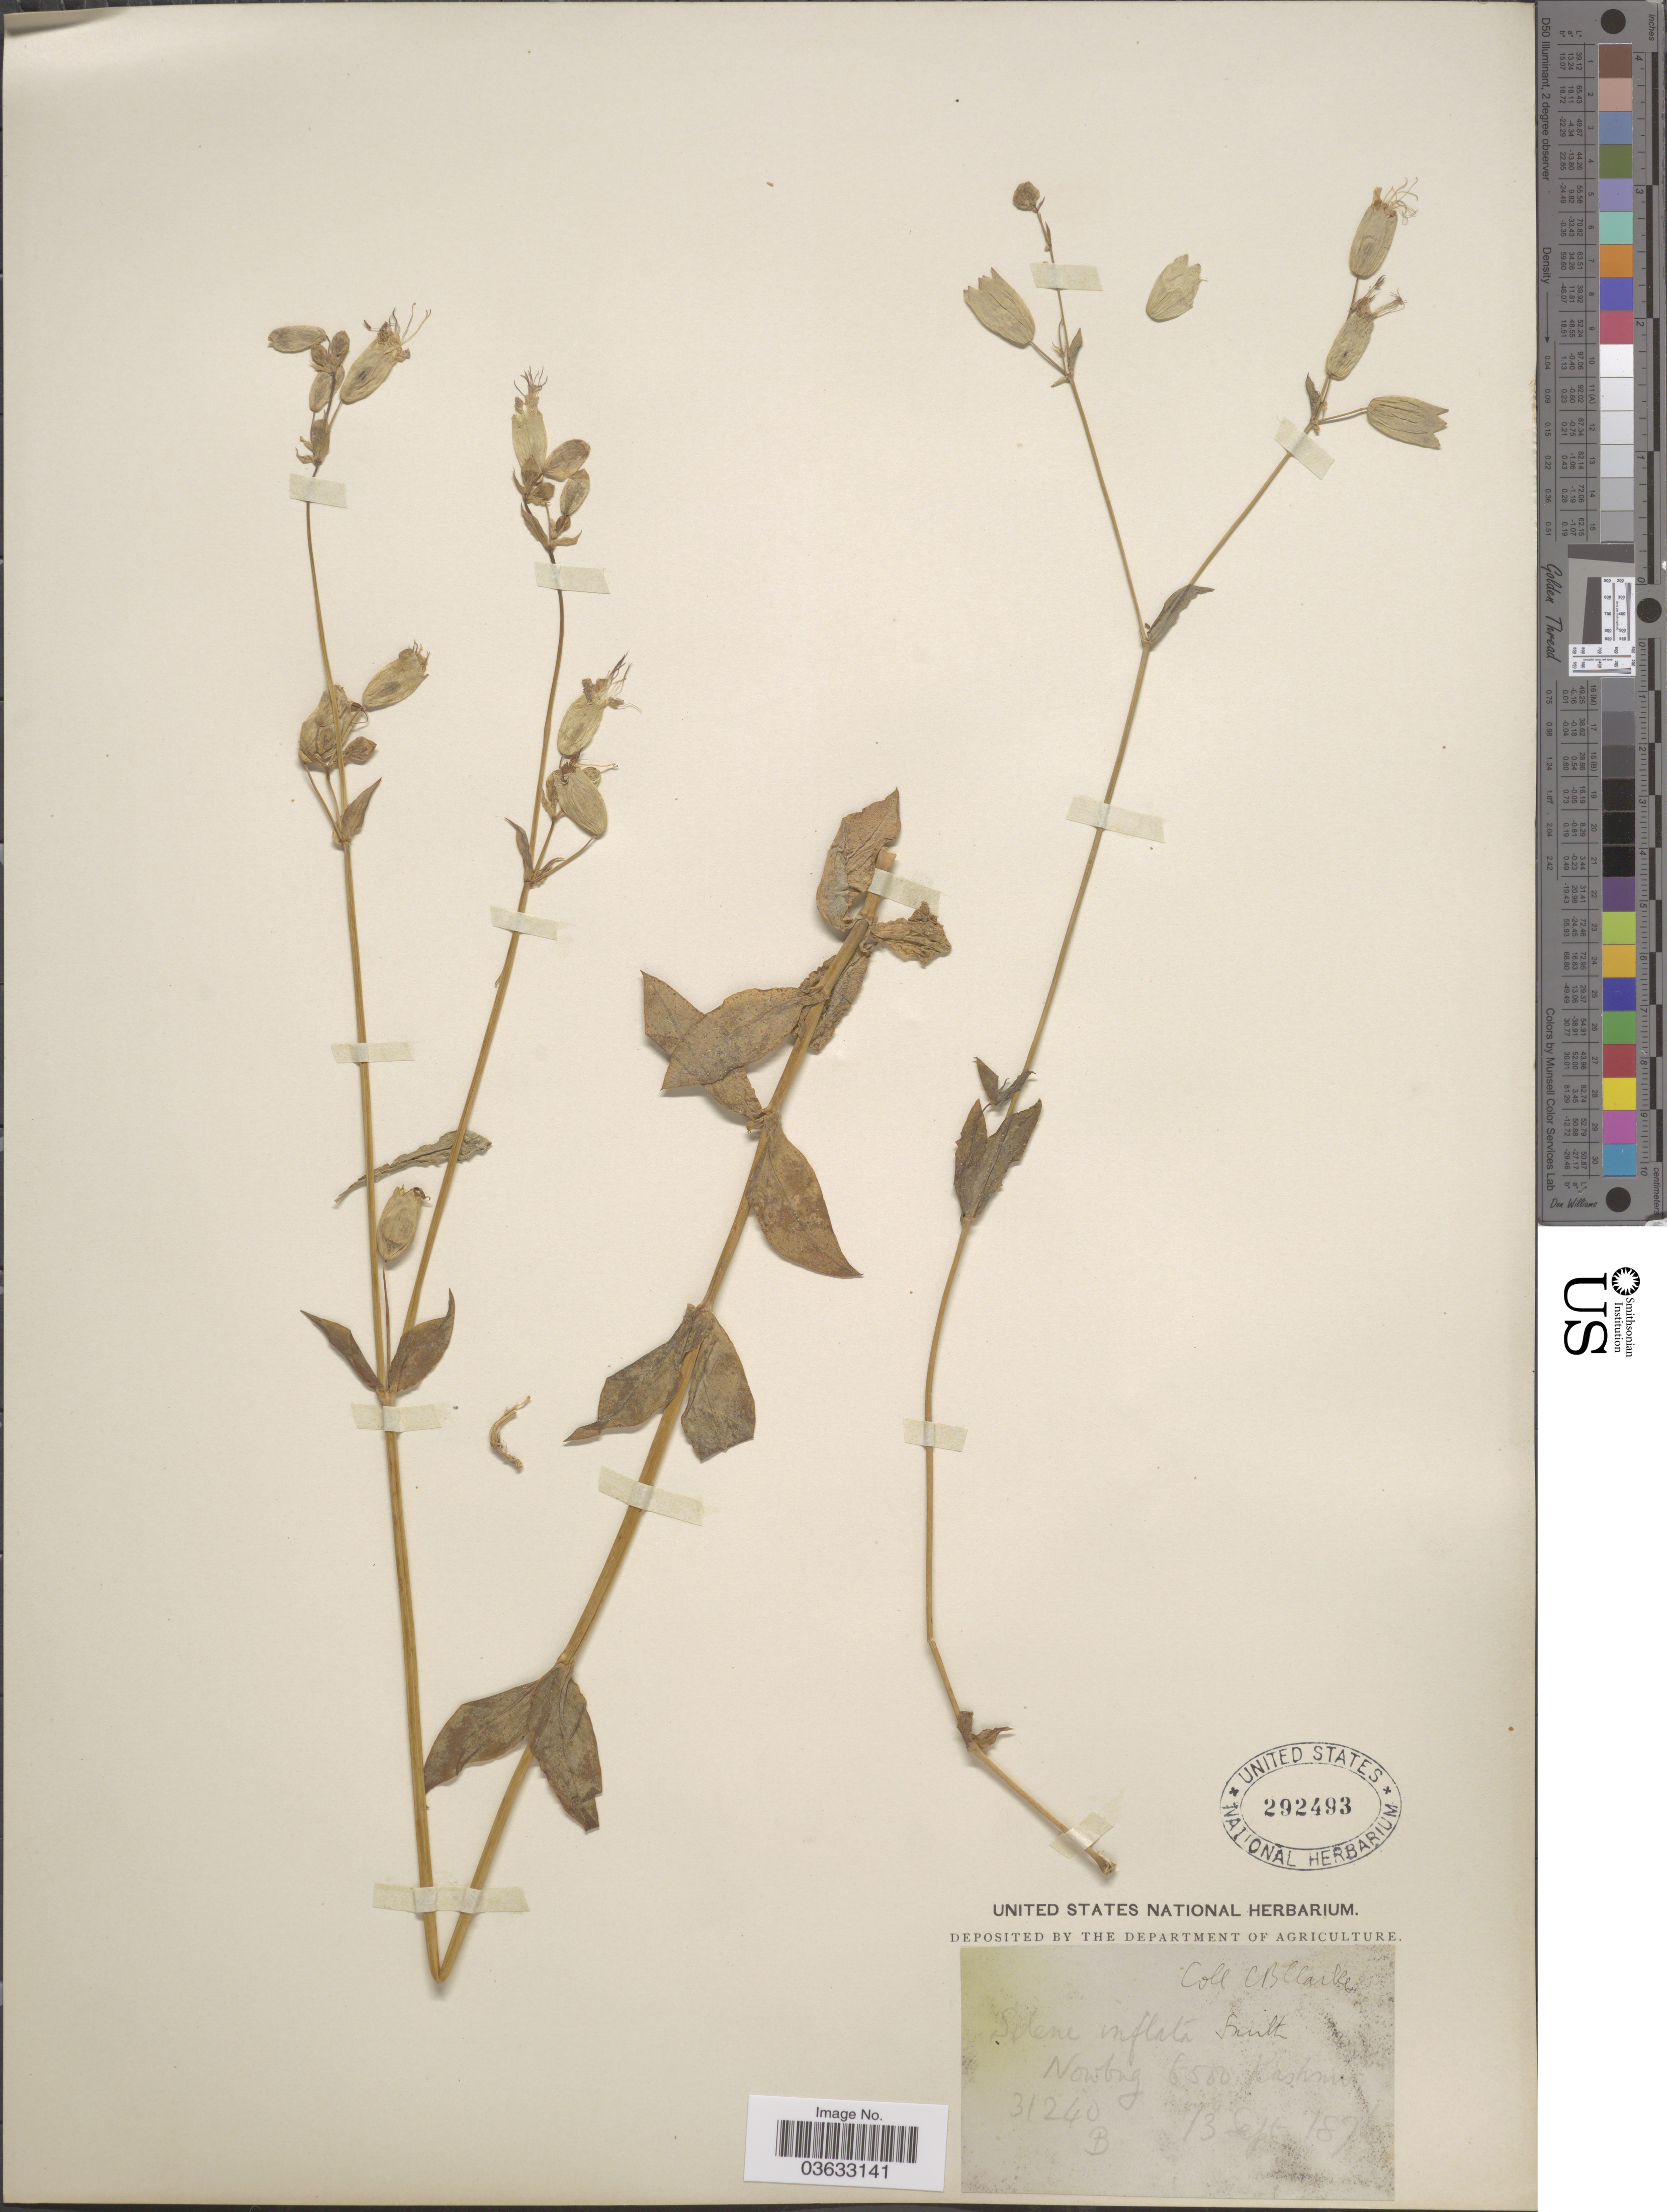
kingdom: Plantae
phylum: Tracheophyta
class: Magnoliopsida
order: Caryophyllales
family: Caryophyllaceae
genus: Silene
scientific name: Silene inflata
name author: Sm.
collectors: C. B. Clarke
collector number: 31240B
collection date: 1876-09-13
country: India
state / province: Jammu and Kashmir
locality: Nowbug. Kashmir.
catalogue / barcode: US 292493